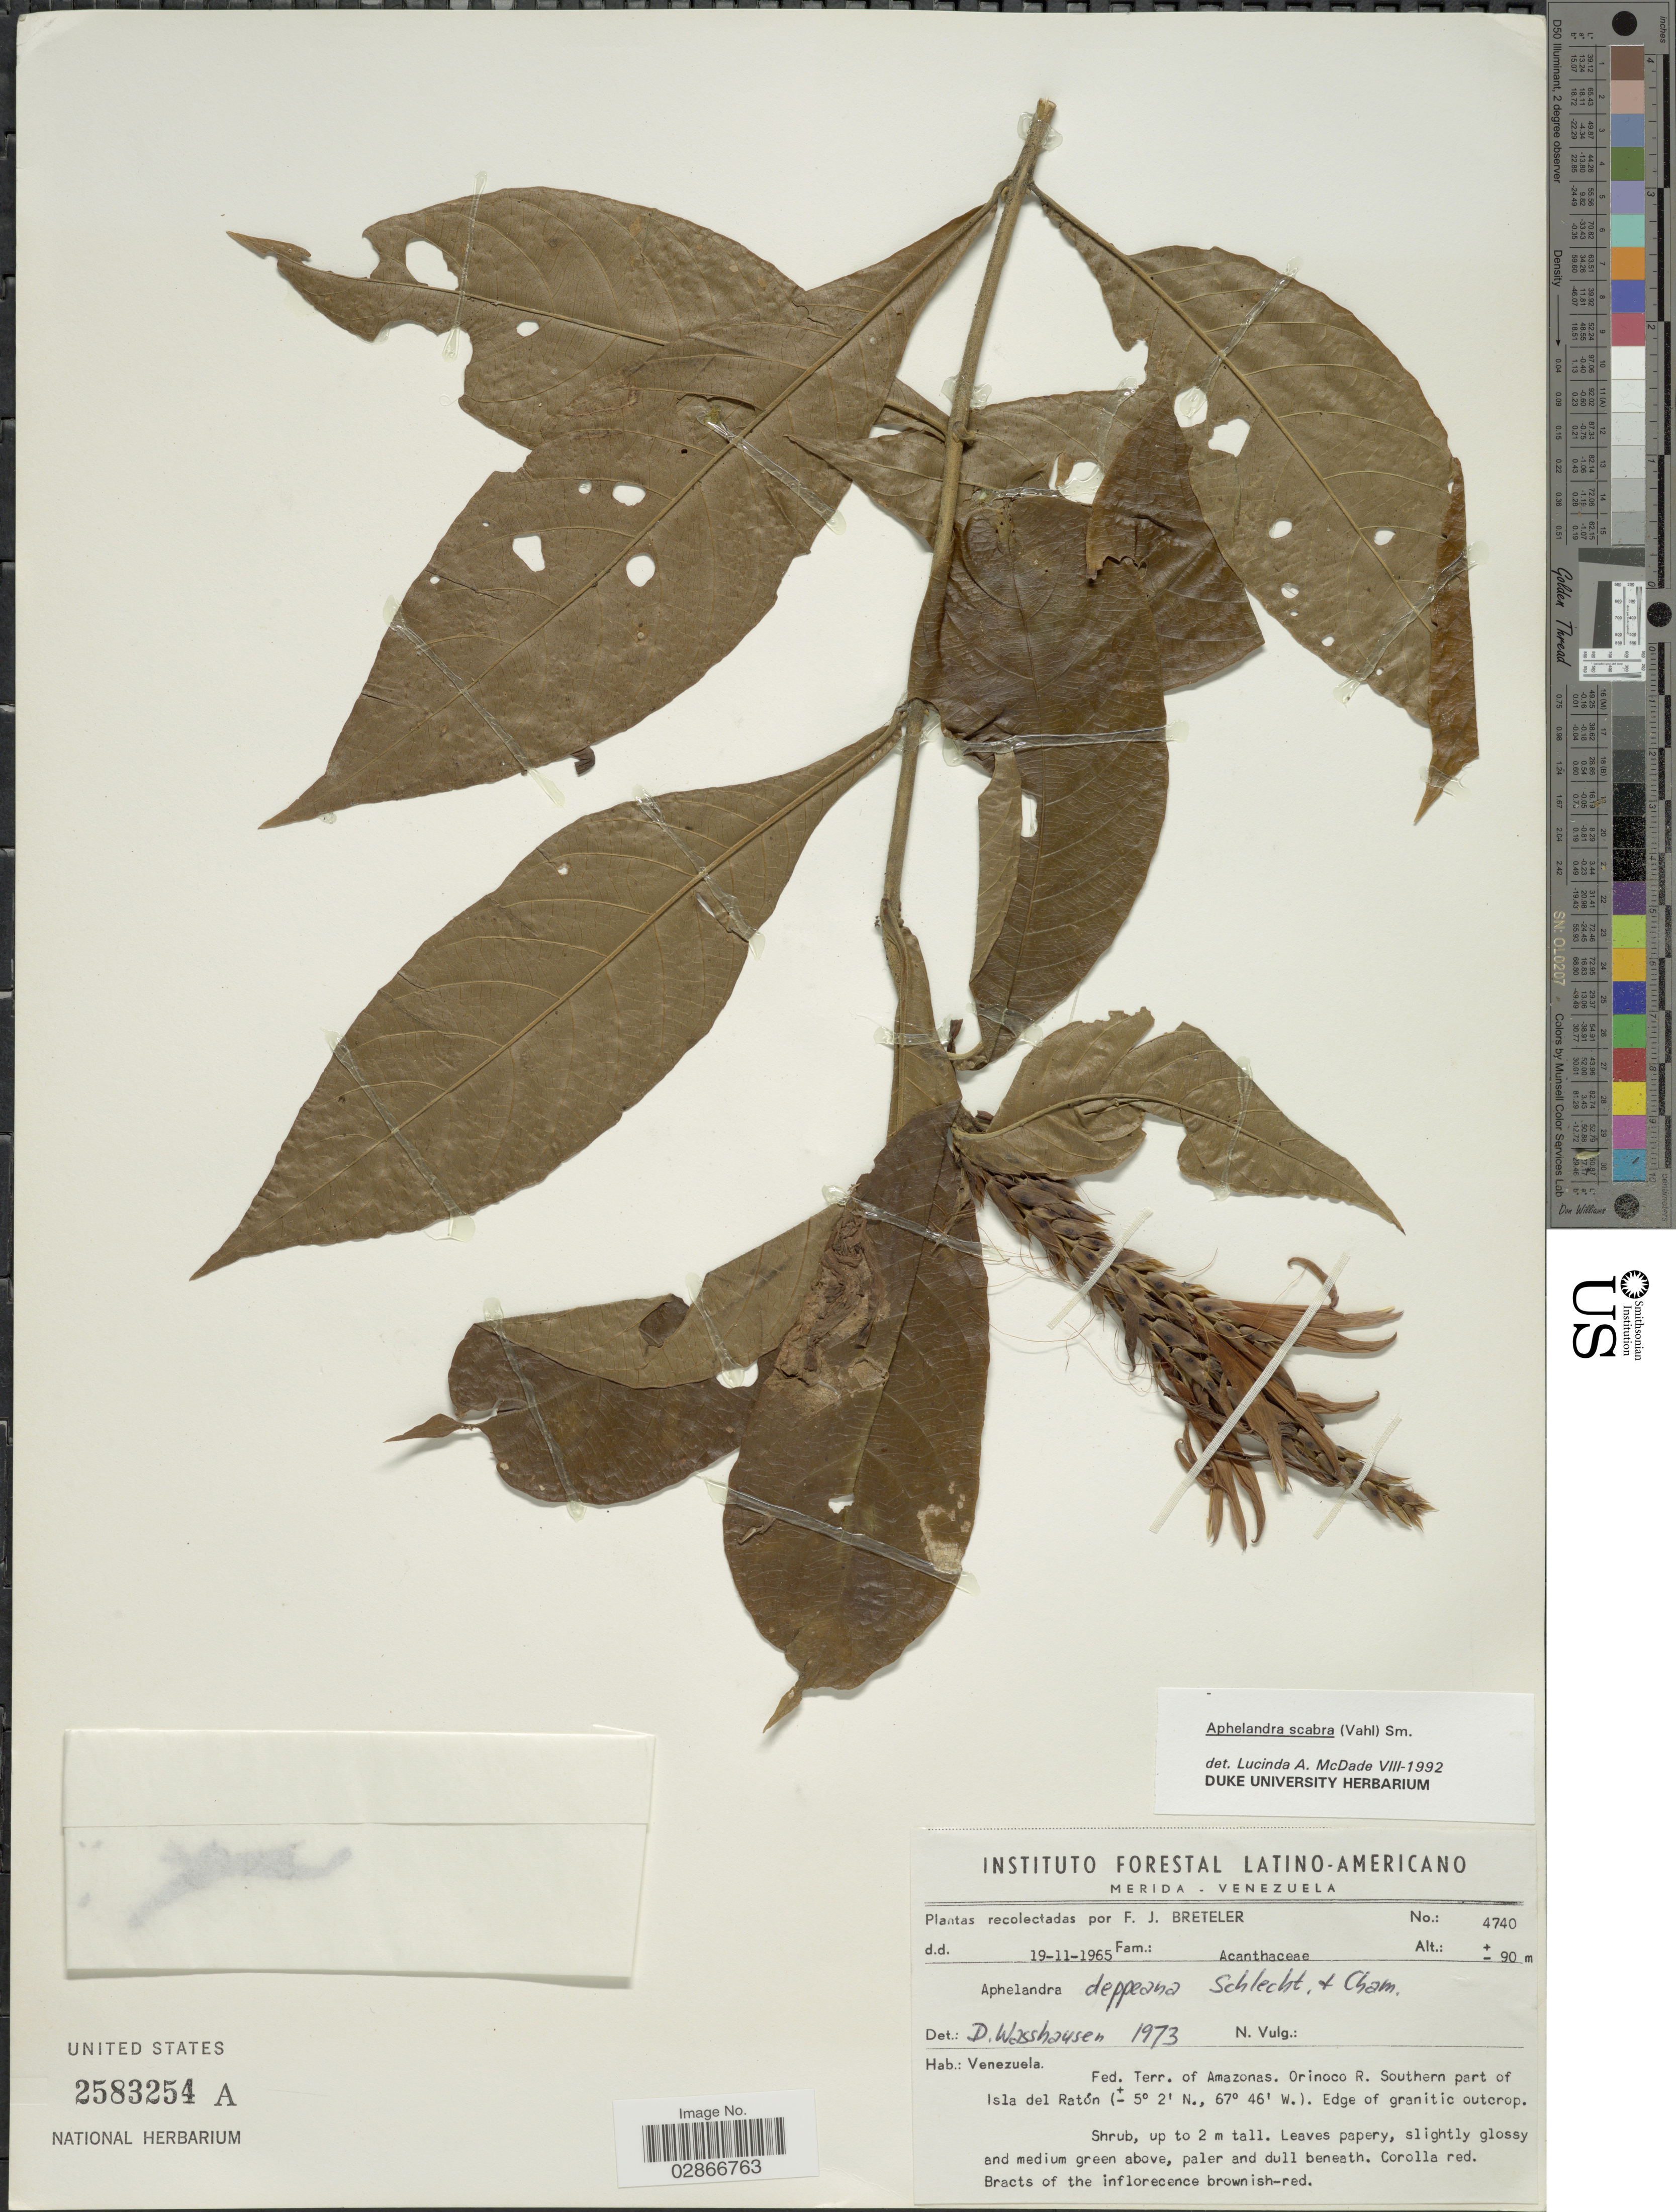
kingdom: Plantae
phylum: Tracheophyta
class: Magnoliopsida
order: Lamiales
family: Acanthaceae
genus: Aphelandra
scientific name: Aphelandra deppeana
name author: Schltdl. & Cham.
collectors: F. J. Breteler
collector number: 4740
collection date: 1965-11-19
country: Venezuela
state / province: Amazonas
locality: Fed. Terr. of Amazonas. Orinoco R. Southern part of Isla del Ratón.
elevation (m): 90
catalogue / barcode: US 2583254A